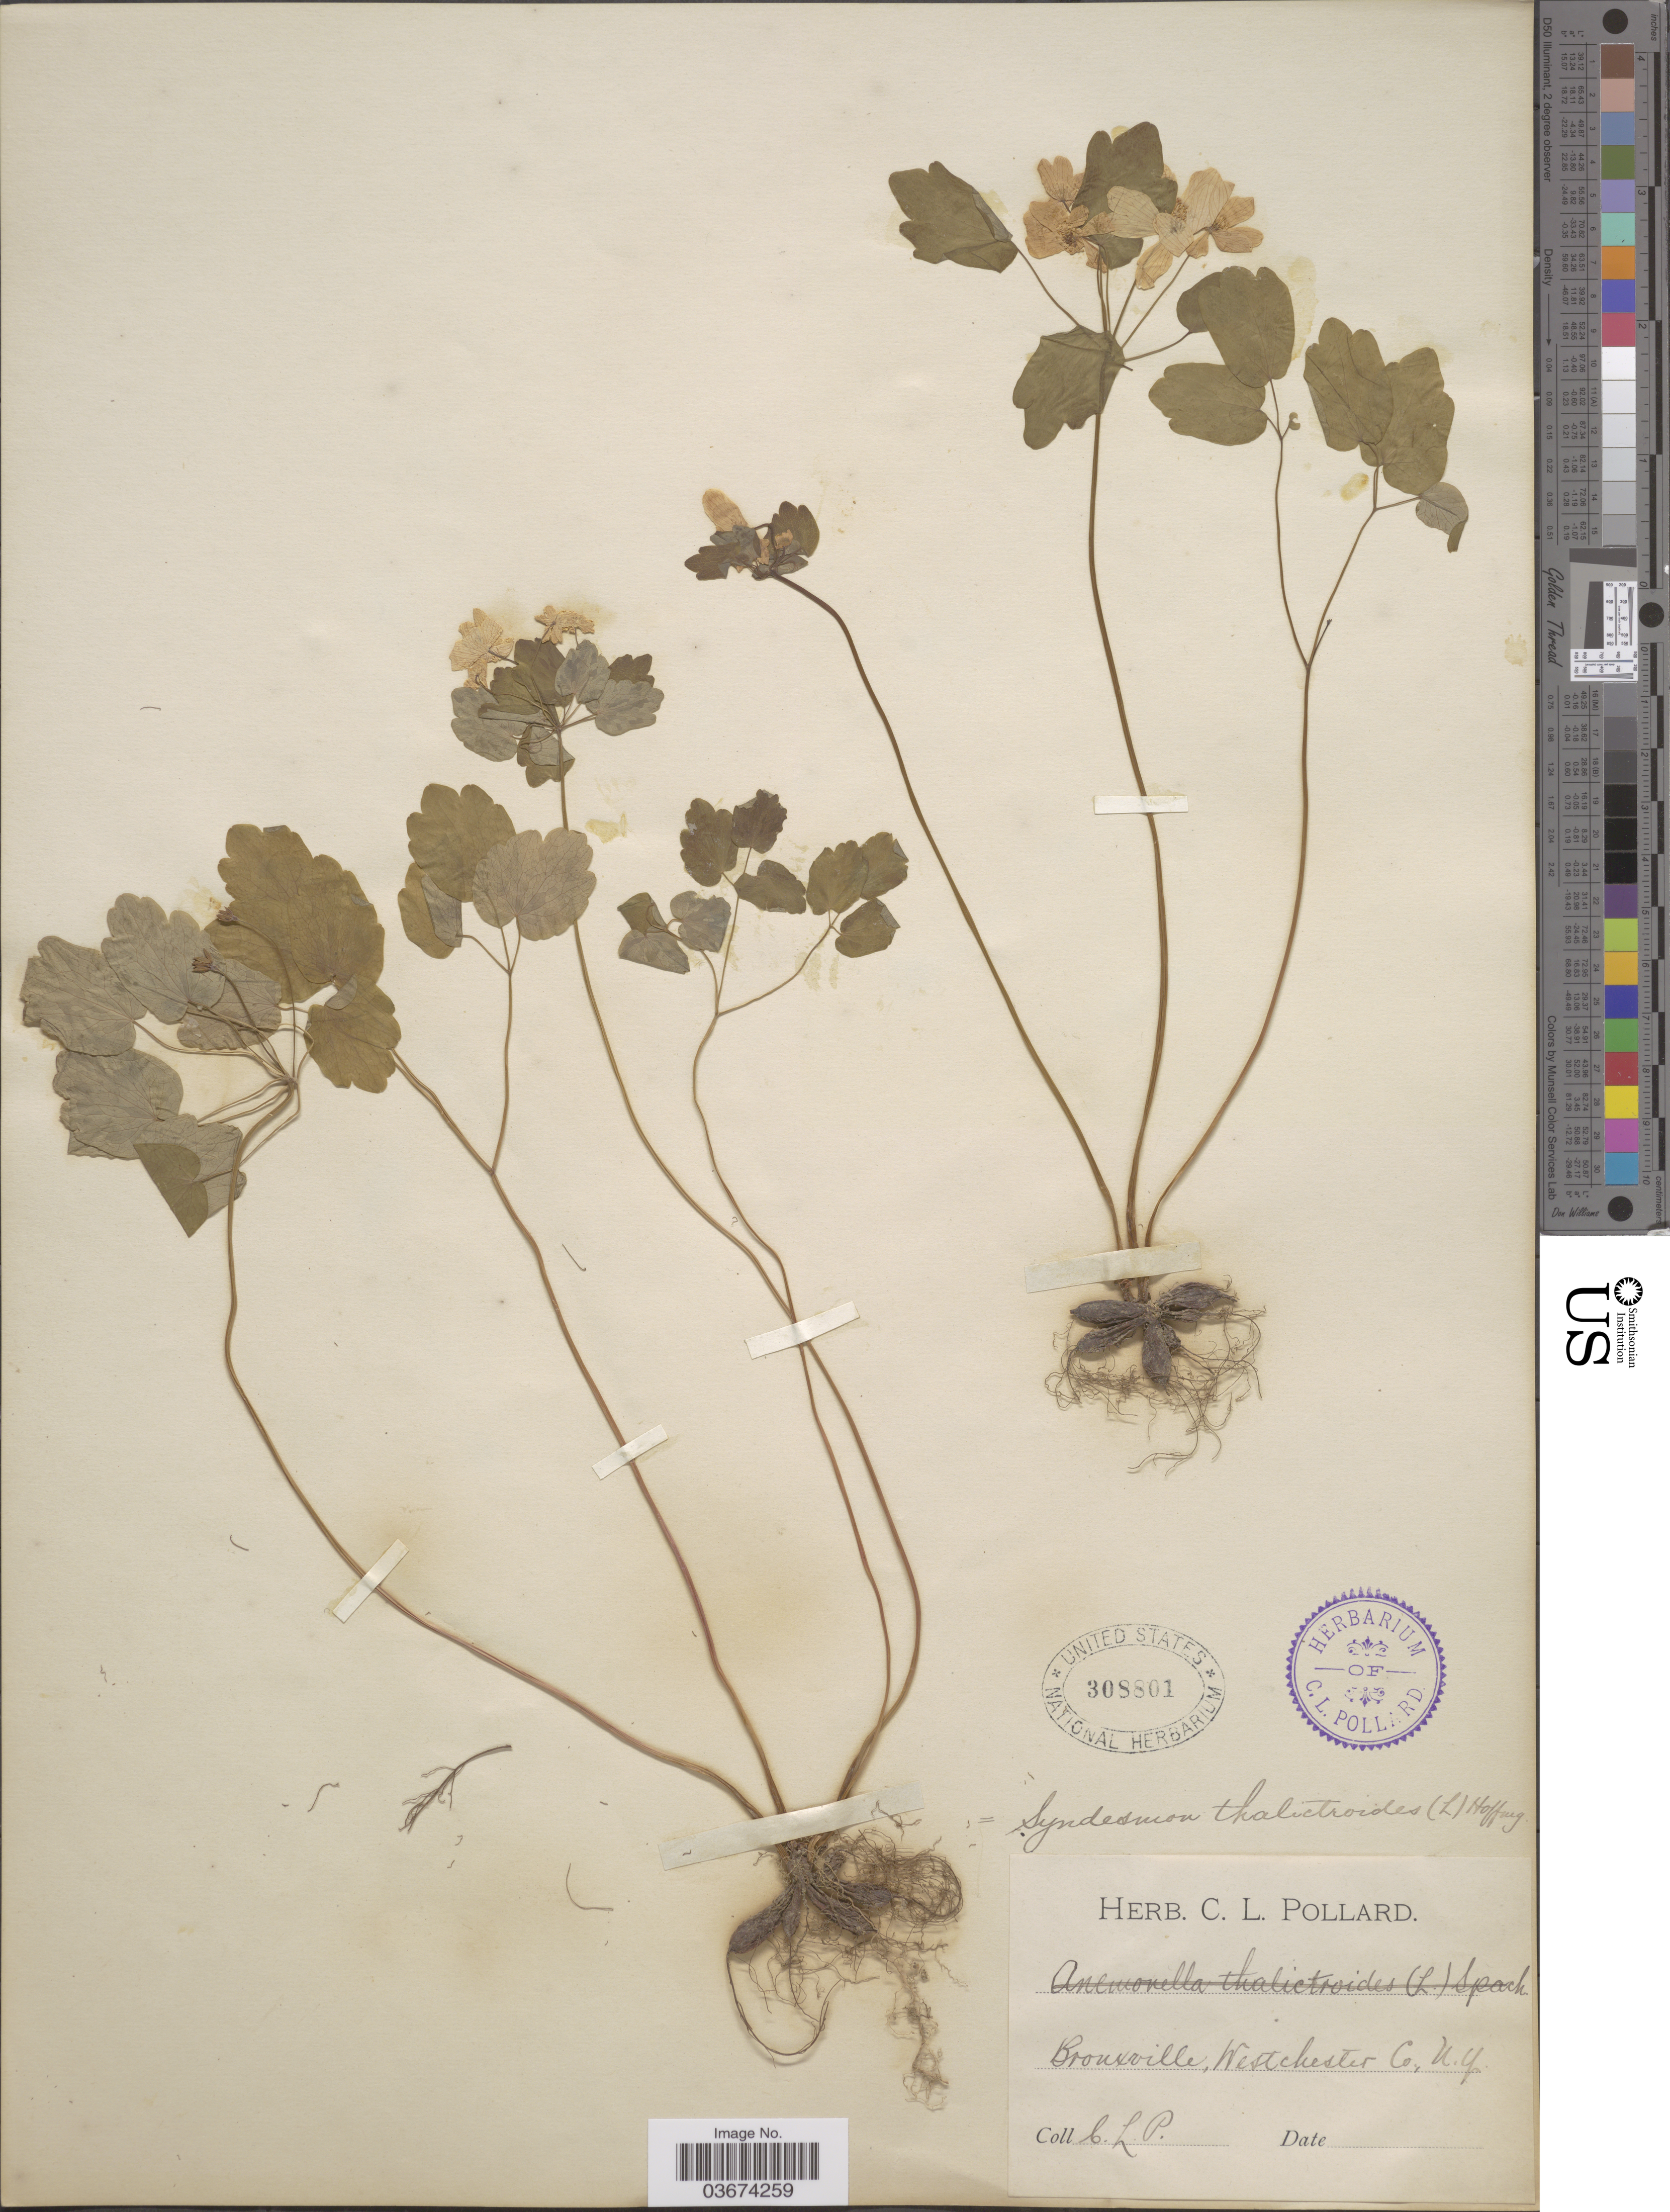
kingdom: Plantae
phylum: Tracheophyta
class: Magnoliopsida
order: Ranunculales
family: Ranunculaceae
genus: Thalictrum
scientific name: Thalictrum thalictroides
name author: (L.) A.J. Eames & B. Boivin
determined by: Strong, M. T., (US), Smithsonian Institution - National Museum of Natural History (UNITED STATES)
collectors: C. L. Pollard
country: United States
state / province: New York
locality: Bronxville, Westchester Co.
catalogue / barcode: US 308801